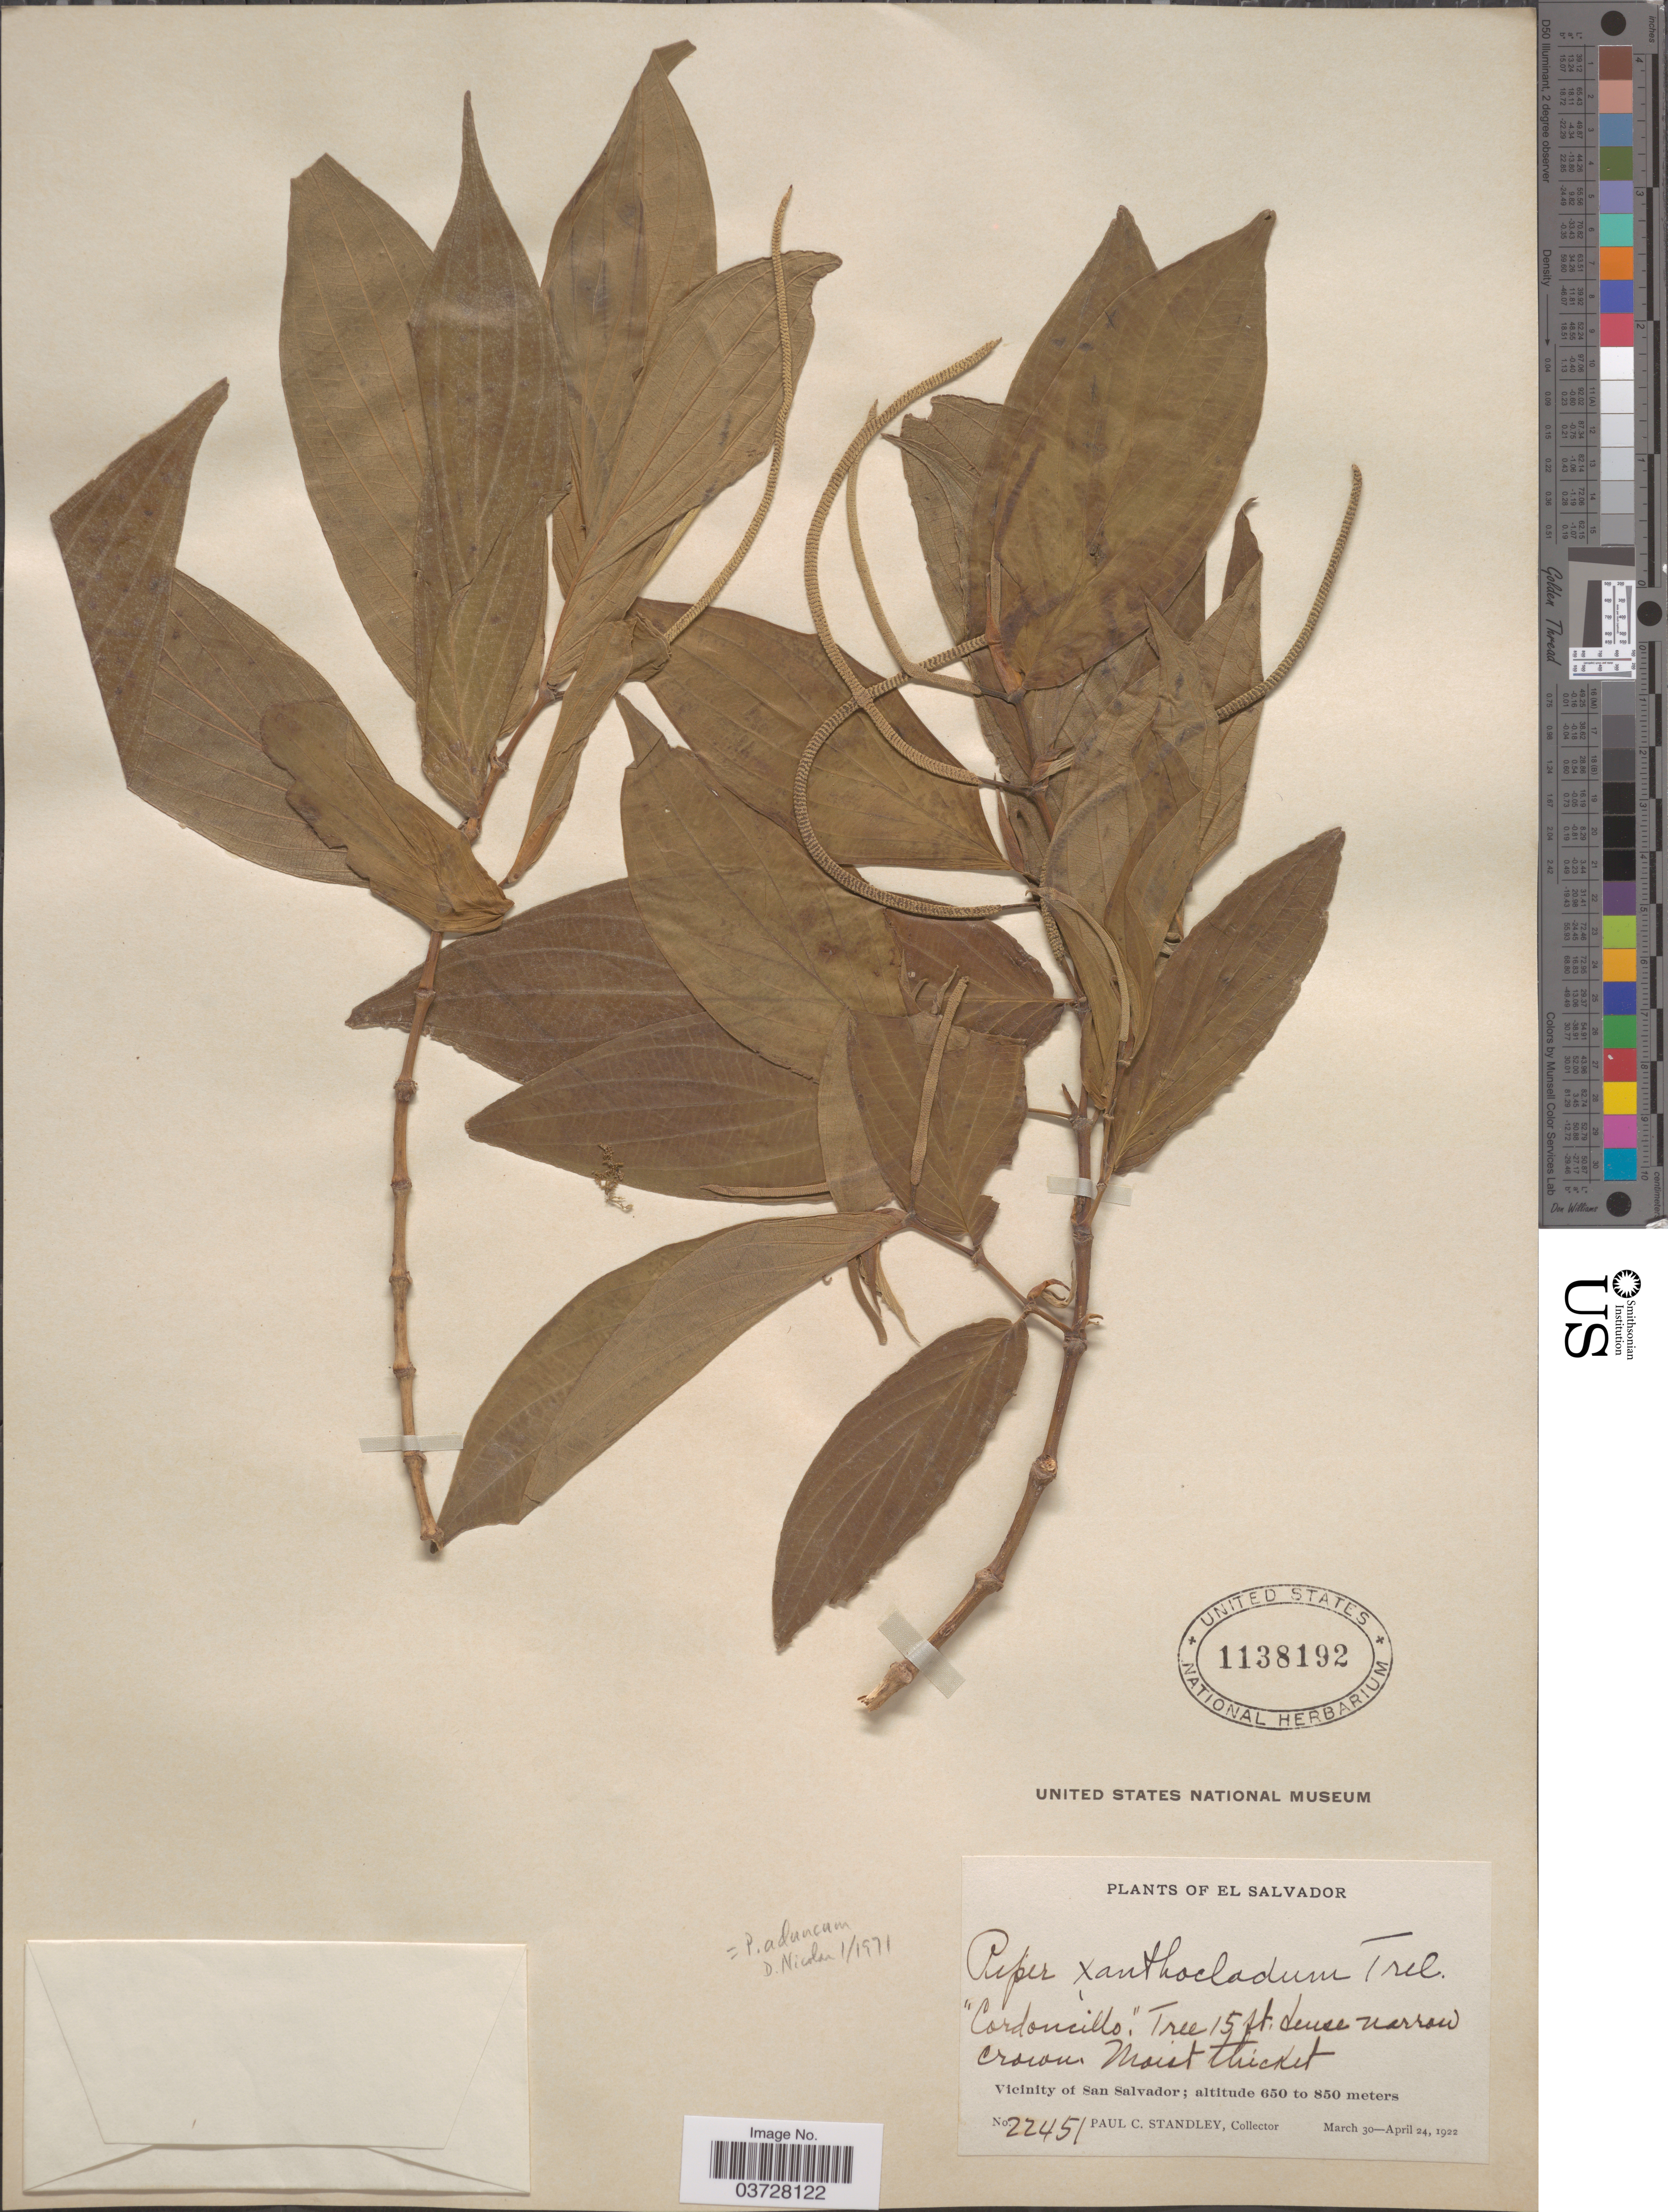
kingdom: Plantae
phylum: Tracheophyta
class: Magnoliopsida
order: Piperales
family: Piperaceae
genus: Piper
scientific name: Piper aduncum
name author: L.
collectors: P. C. Standley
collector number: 22451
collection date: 1922-03-30/1922-04-24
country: El Salvador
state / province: San Salvador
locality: Vicinity of San Salvador.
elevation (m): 650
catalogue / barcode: US 1138192